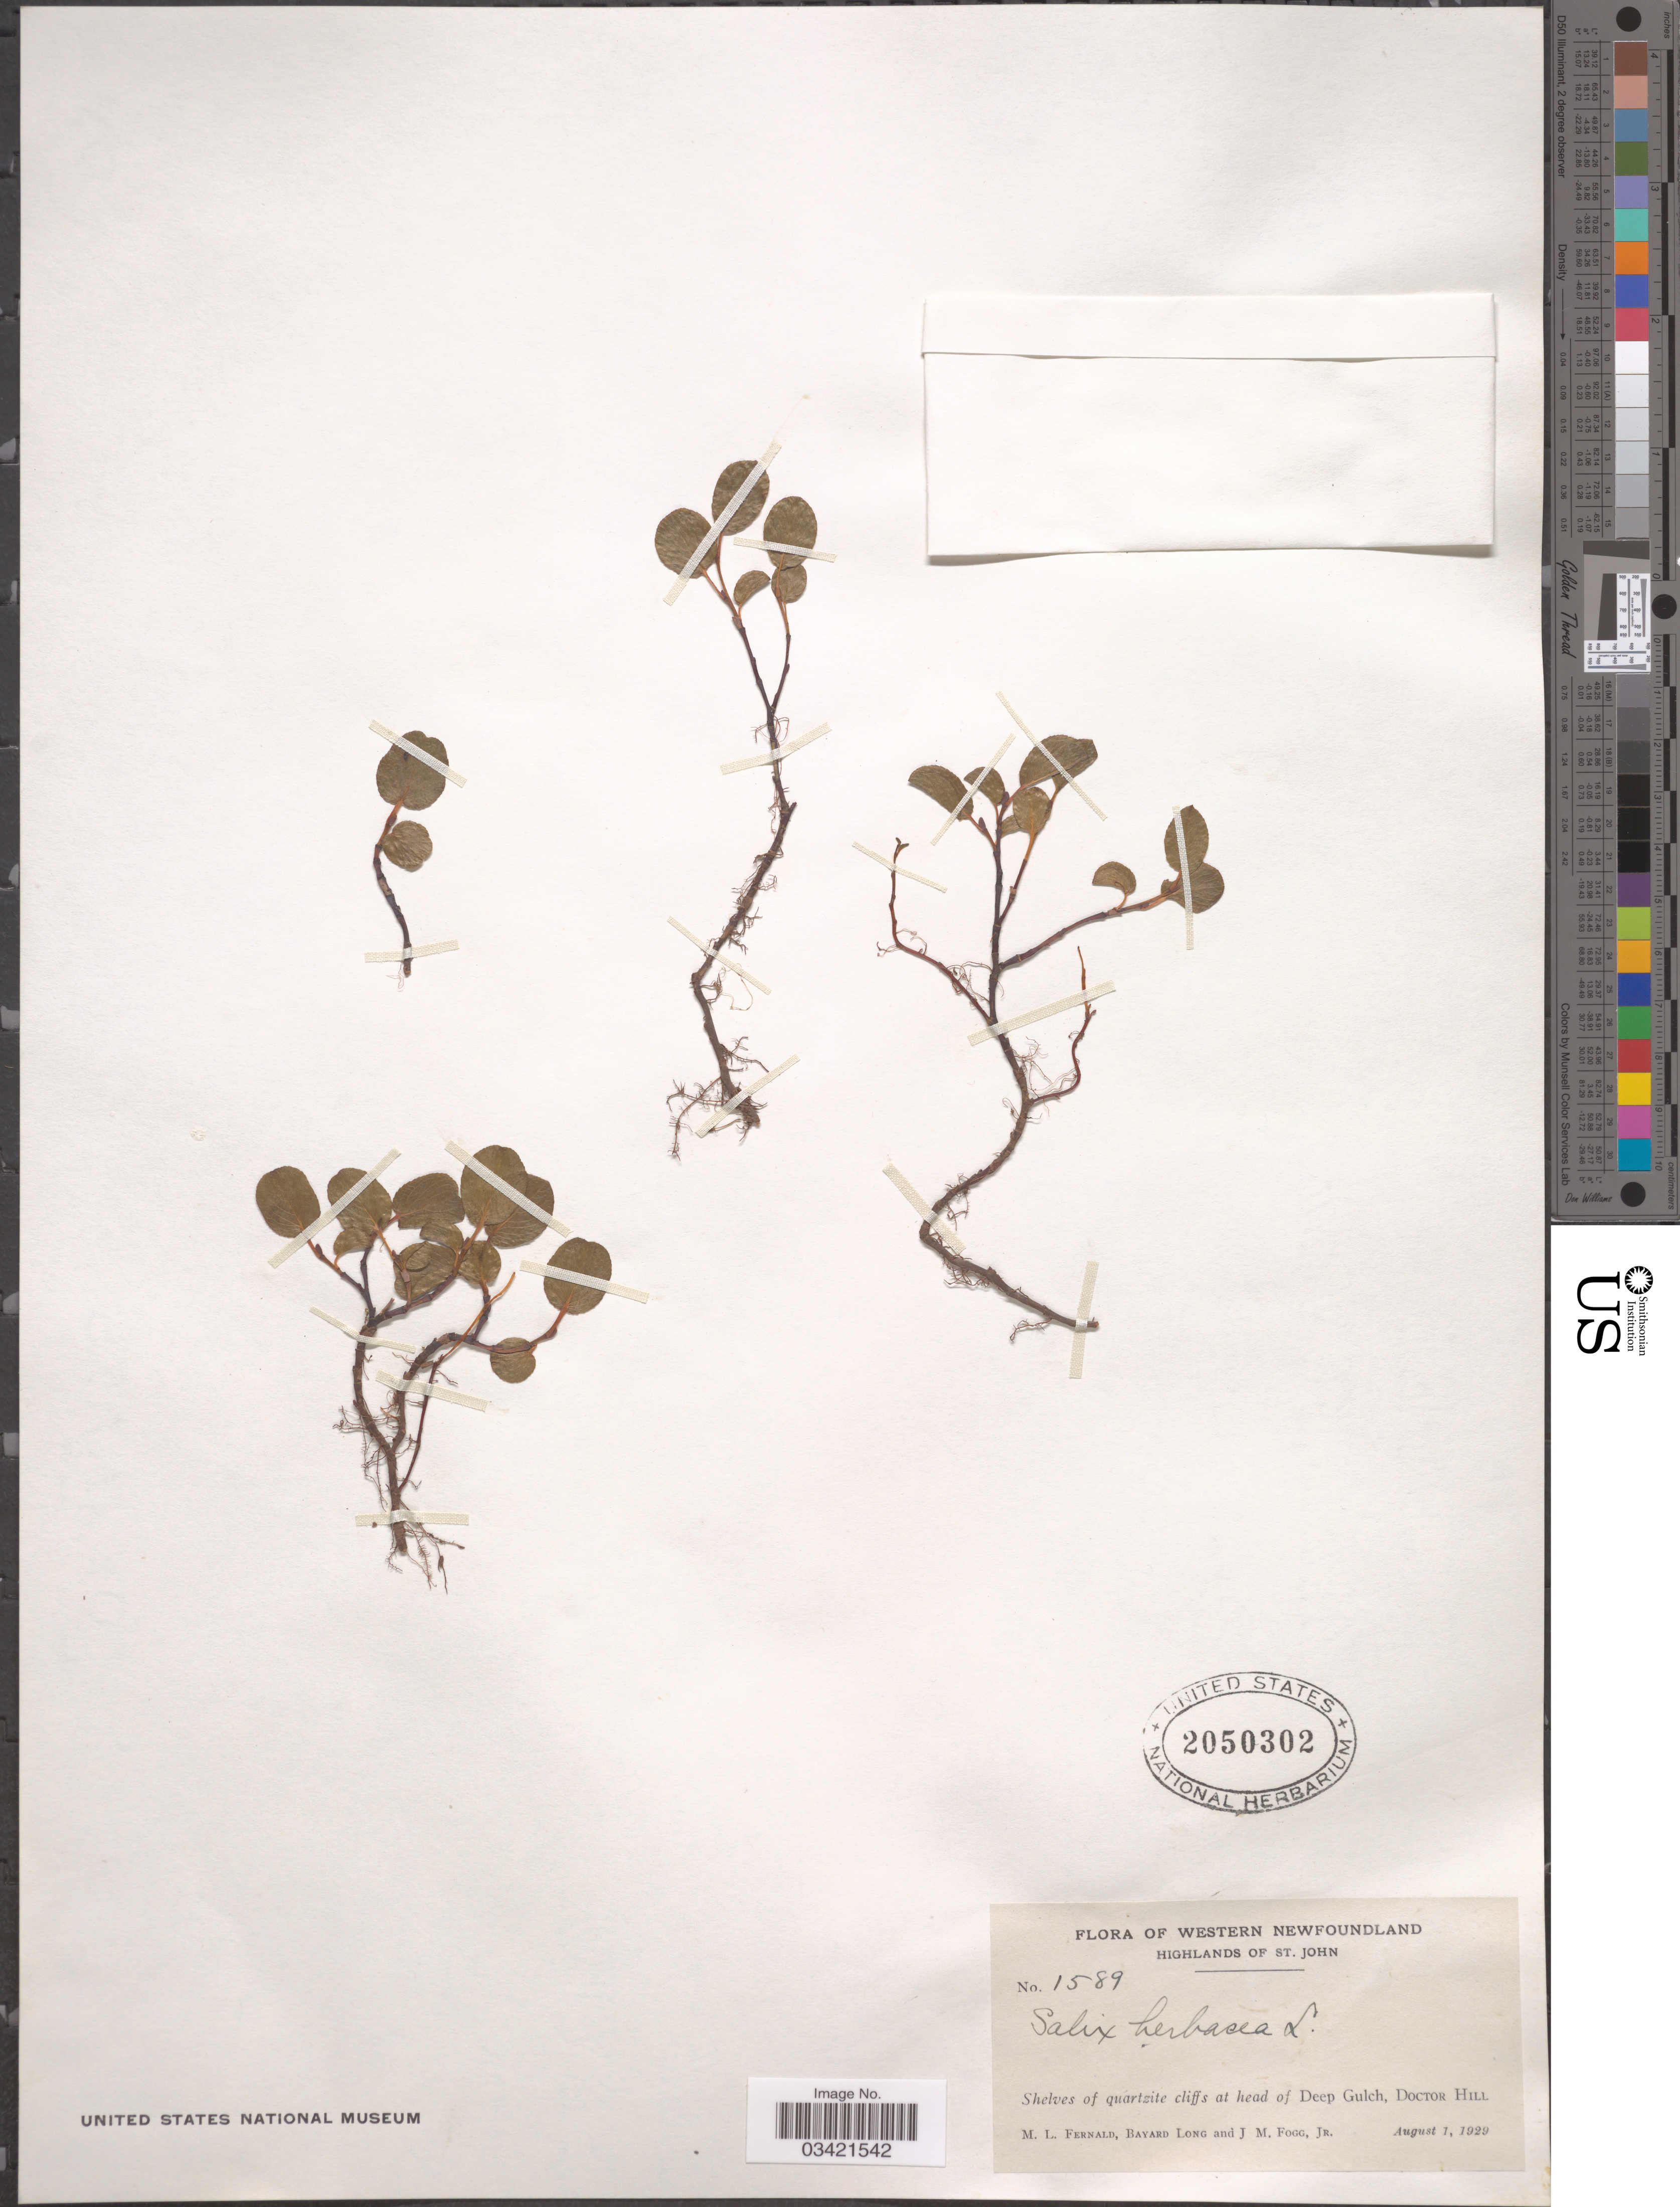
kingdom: Plantae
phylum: Tracheophyta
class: Magnoliopsida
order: Malpighiales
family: Salicaceae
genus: Salix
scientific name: Salix herbacea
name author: L.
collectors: M. L. Fernald, B. Long & J. Fogg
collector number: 1589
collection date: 1929-08-01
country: Canada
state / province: Newfoundland and Labrador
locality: Western Newfoundland. Highlands of St. John. Shelves of quartzite cliffs of Deep Gulch, Doctor Hill.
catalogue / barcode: US 2050302